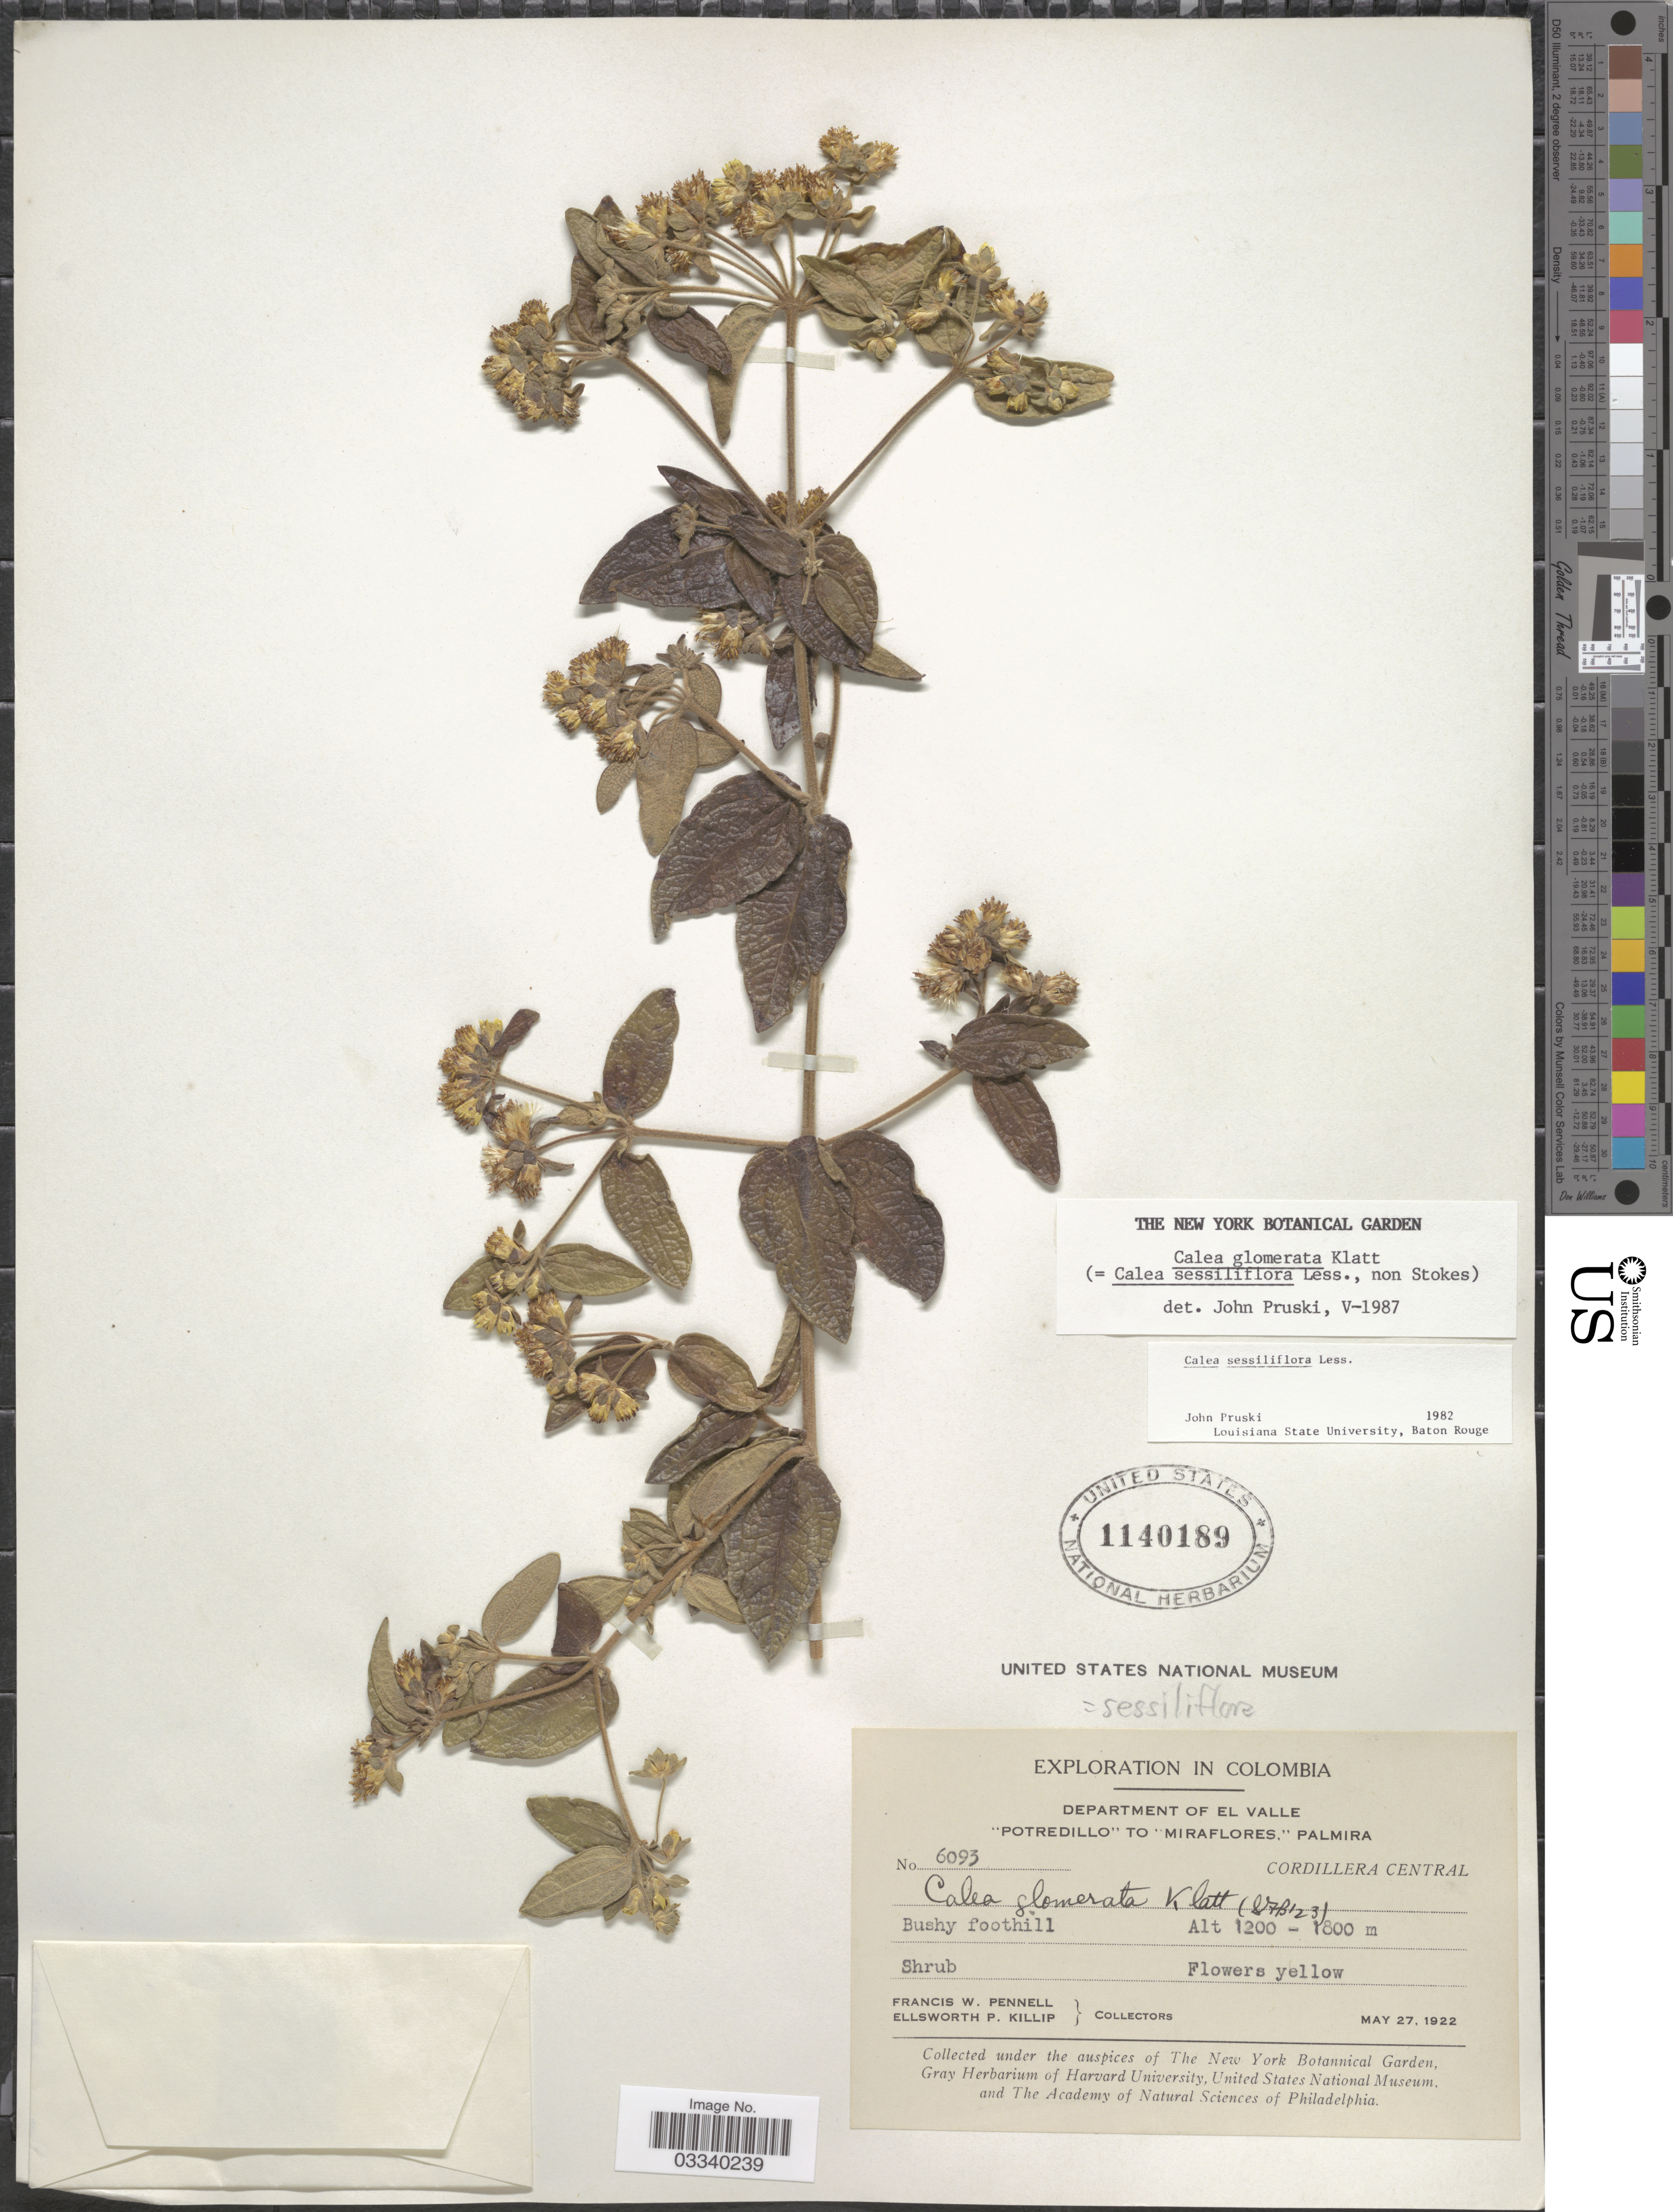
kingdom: Plantae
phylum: Tracheophyta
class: Magnoliopsida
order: Asterales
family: Asteraceae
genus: Calea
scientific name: Calea sessiliflora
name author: Less.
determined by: Pruski, J. F.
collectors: F. W. Pennell & E. P. Killip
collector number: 6093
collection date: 1922-05-27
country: Colombia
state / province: Valle del Cauca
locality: Department of El Valle. "Potredillo" to "Miraflores,". Cordillera Central.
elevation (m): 1200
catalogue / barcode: US 1140189